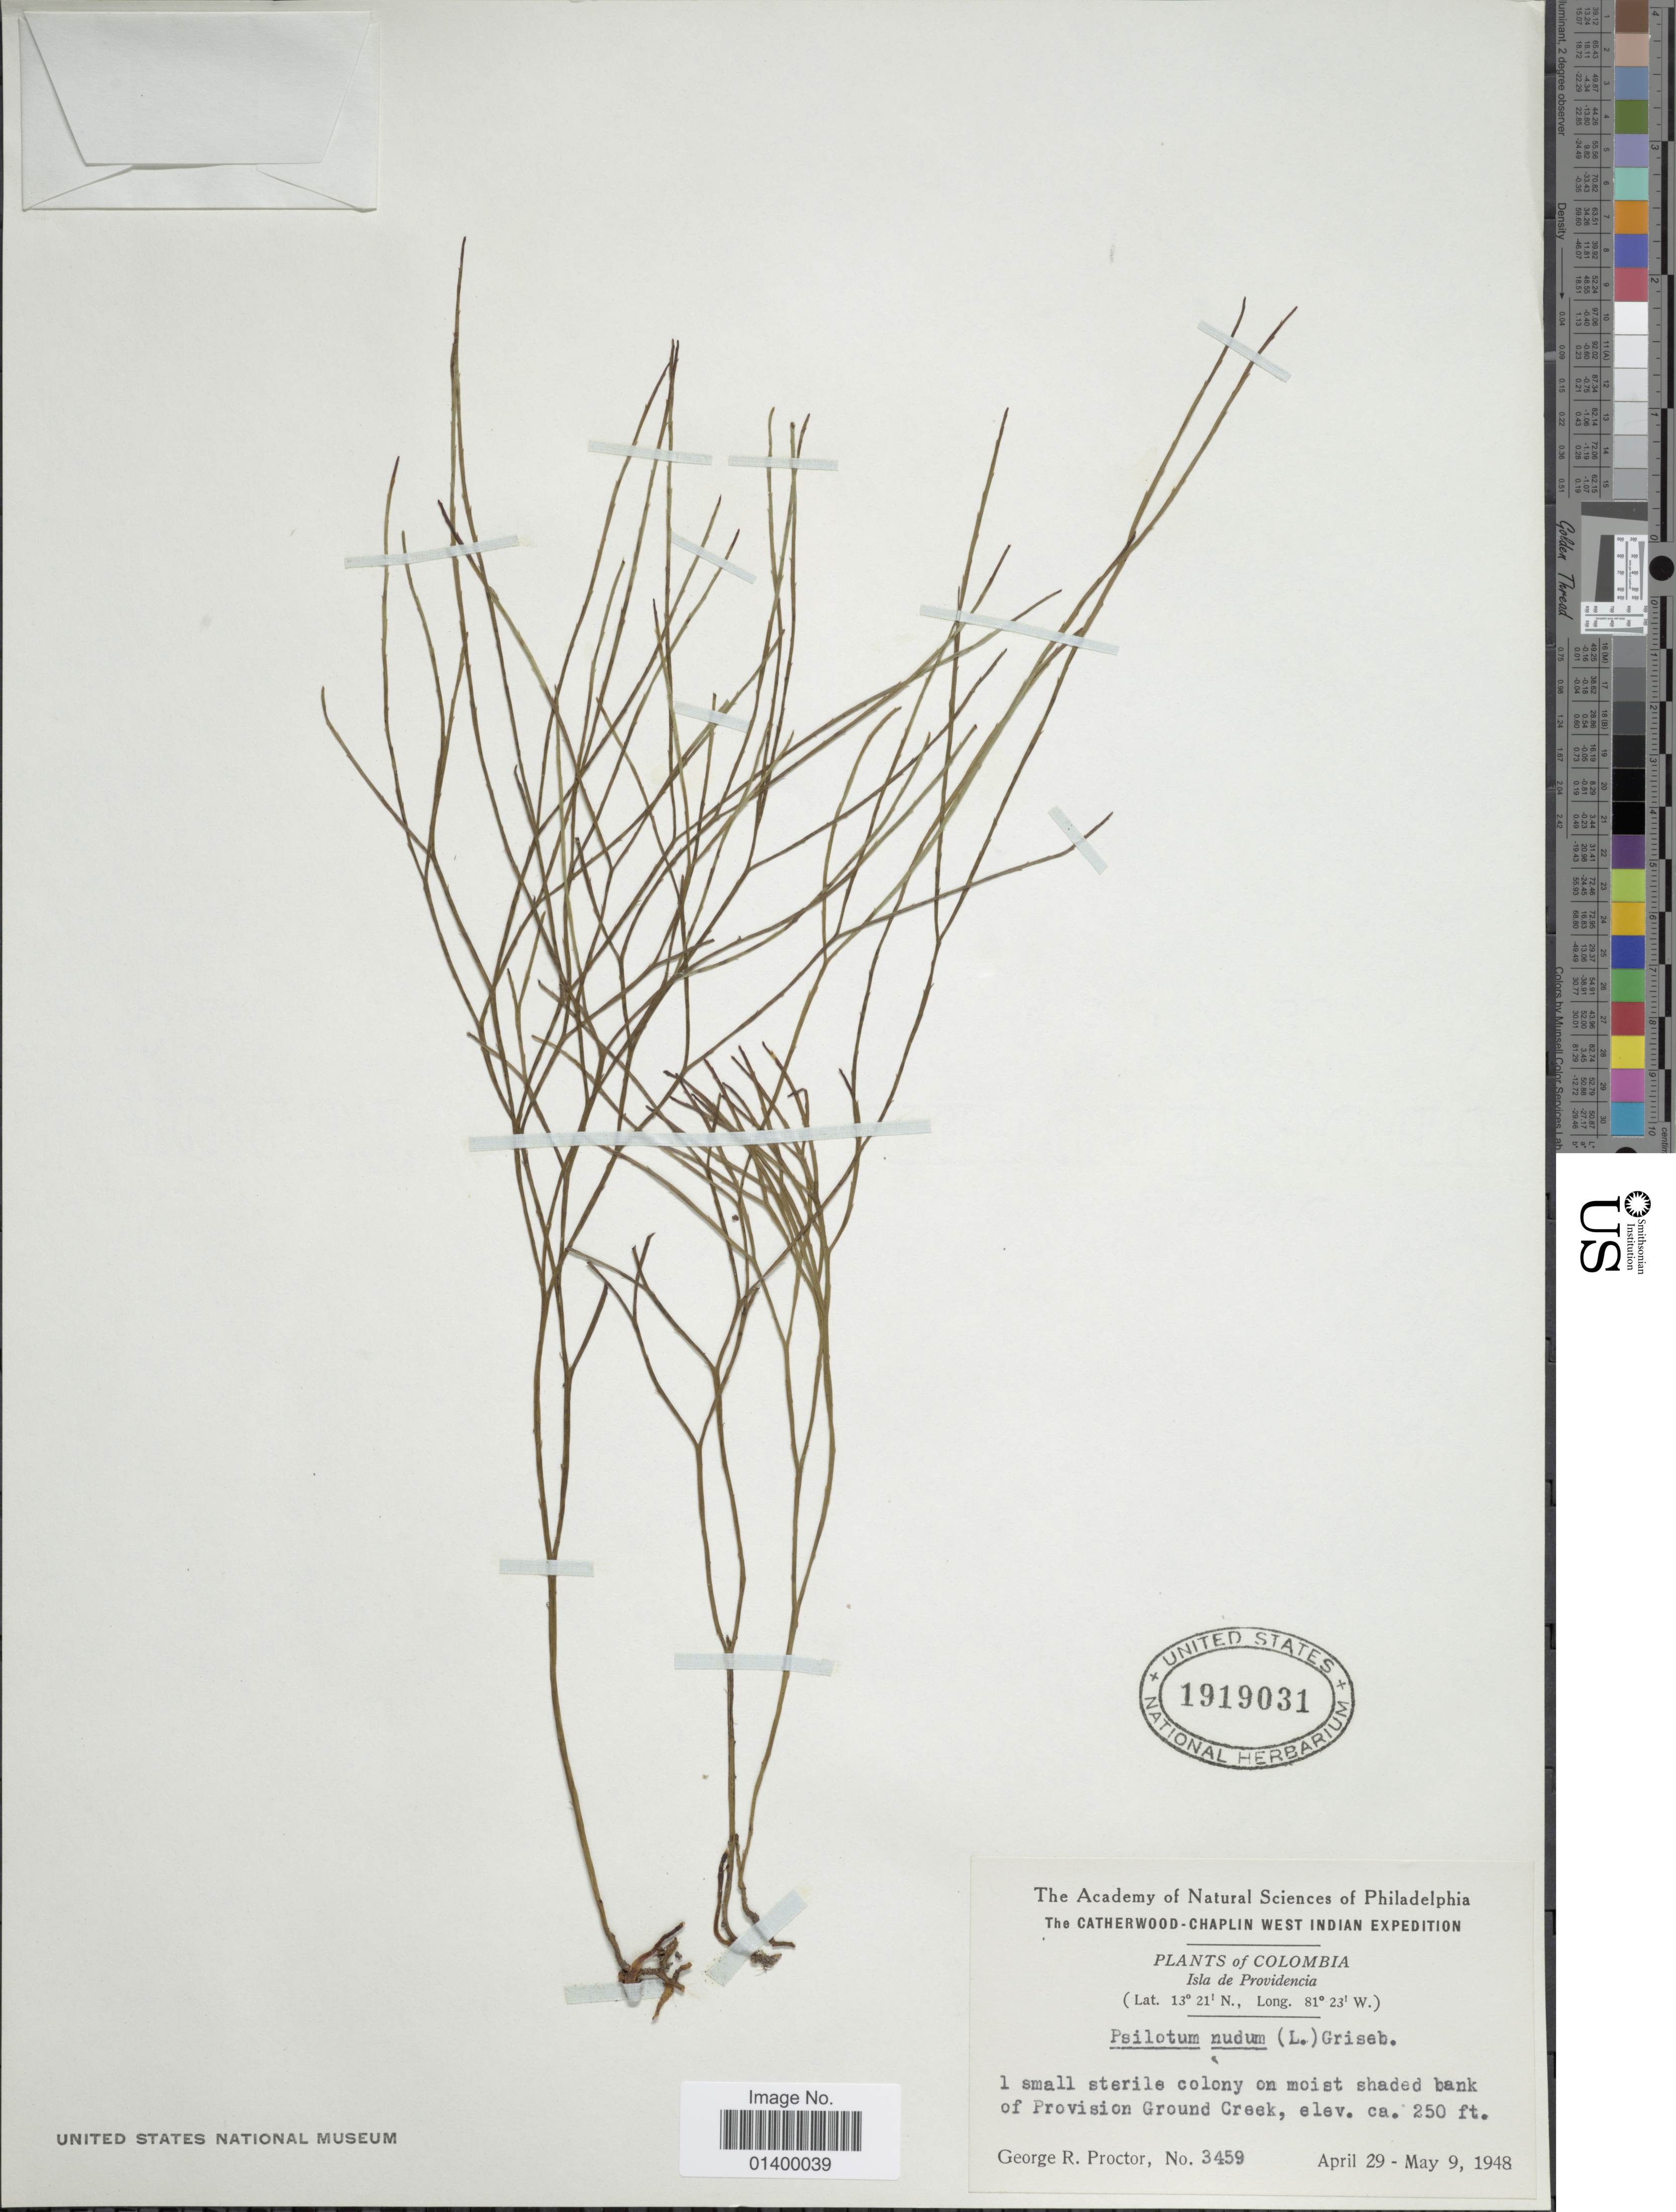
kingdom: Plantae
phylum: Tracheophyta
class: Polypodiopsida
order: Psilotales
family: Psilotaceae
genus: Psilotum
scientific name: Psilotum nudum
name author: (L.) P. Beauv.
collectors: G. R. Proctor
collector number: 3459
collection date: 1948-04-29/1948-05-09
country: Colombia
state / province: San Andres y Providencia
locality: Isla de Providencia. 1 small sterile colony on moist shaded bank of Provision Ground Creek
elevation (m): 76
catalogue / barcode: US 1919031